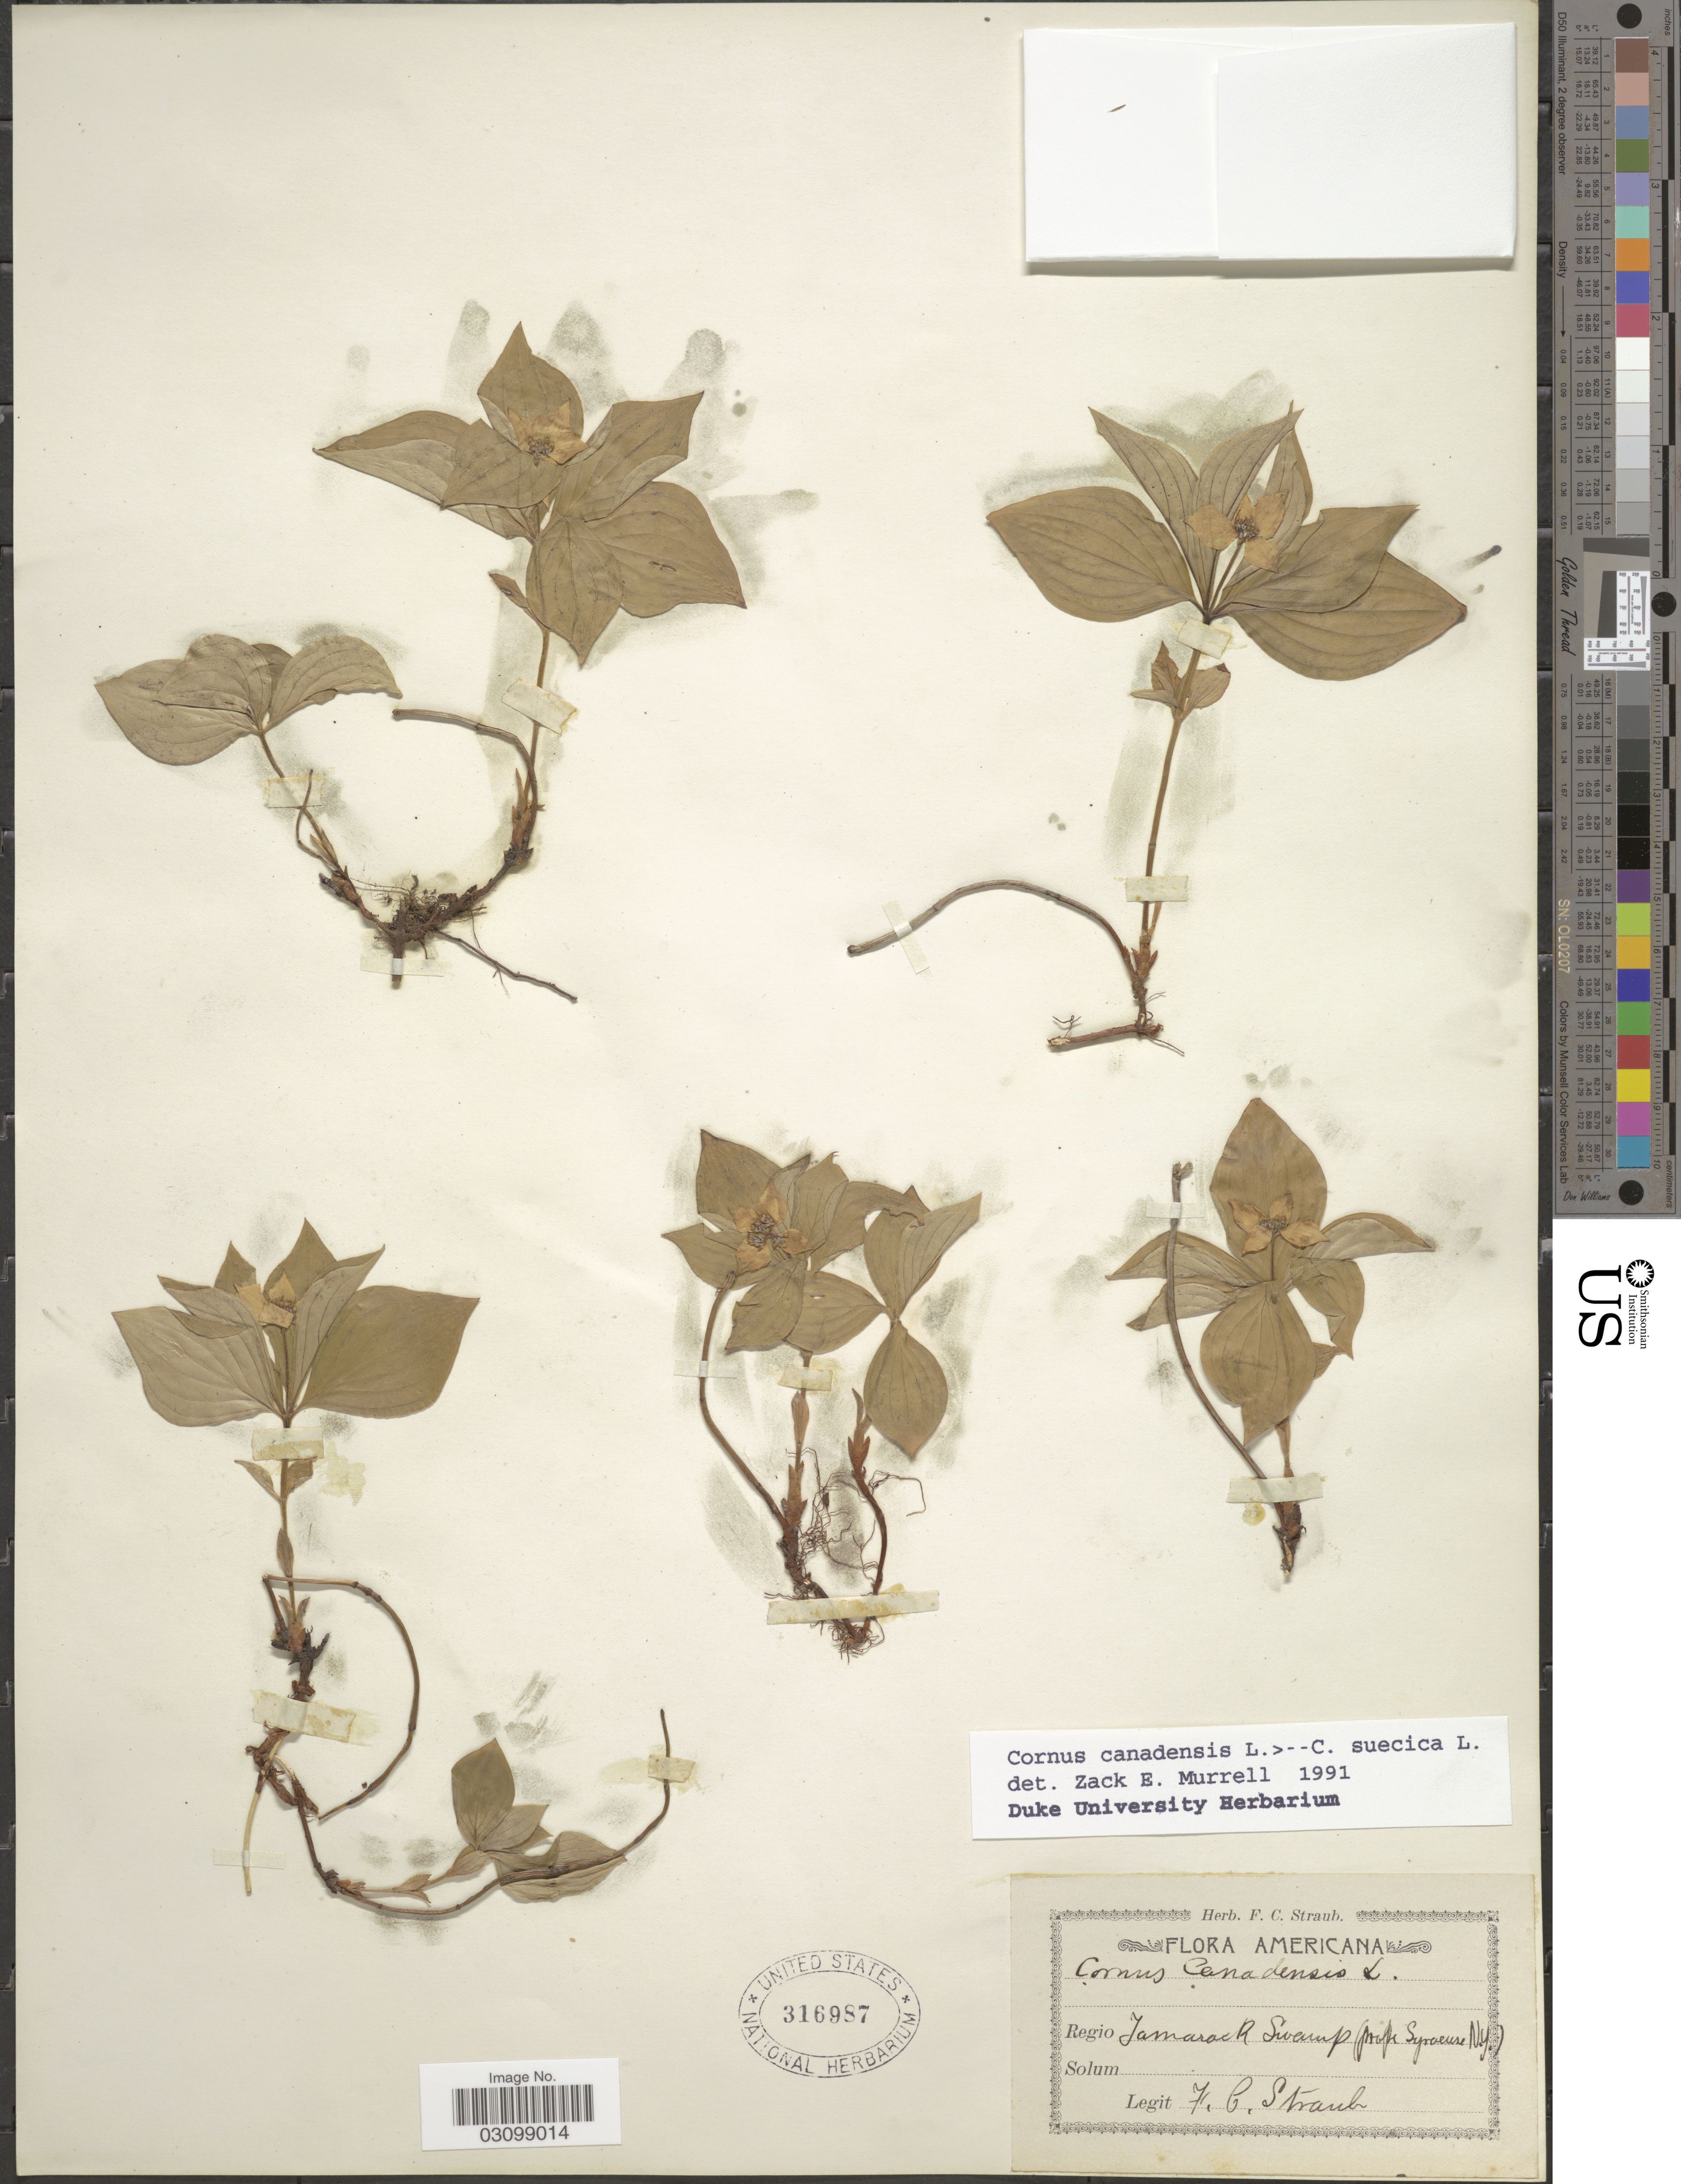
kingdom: Plantae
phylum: Tracheophyta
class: Magnoliopsida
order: Cornales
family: Cornaceae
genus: Cornus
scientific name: Cornus sp.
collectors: F. Straub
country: United States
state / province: New York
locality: Jamarack Swamp (prope Syracuse).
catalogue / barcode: US 316987